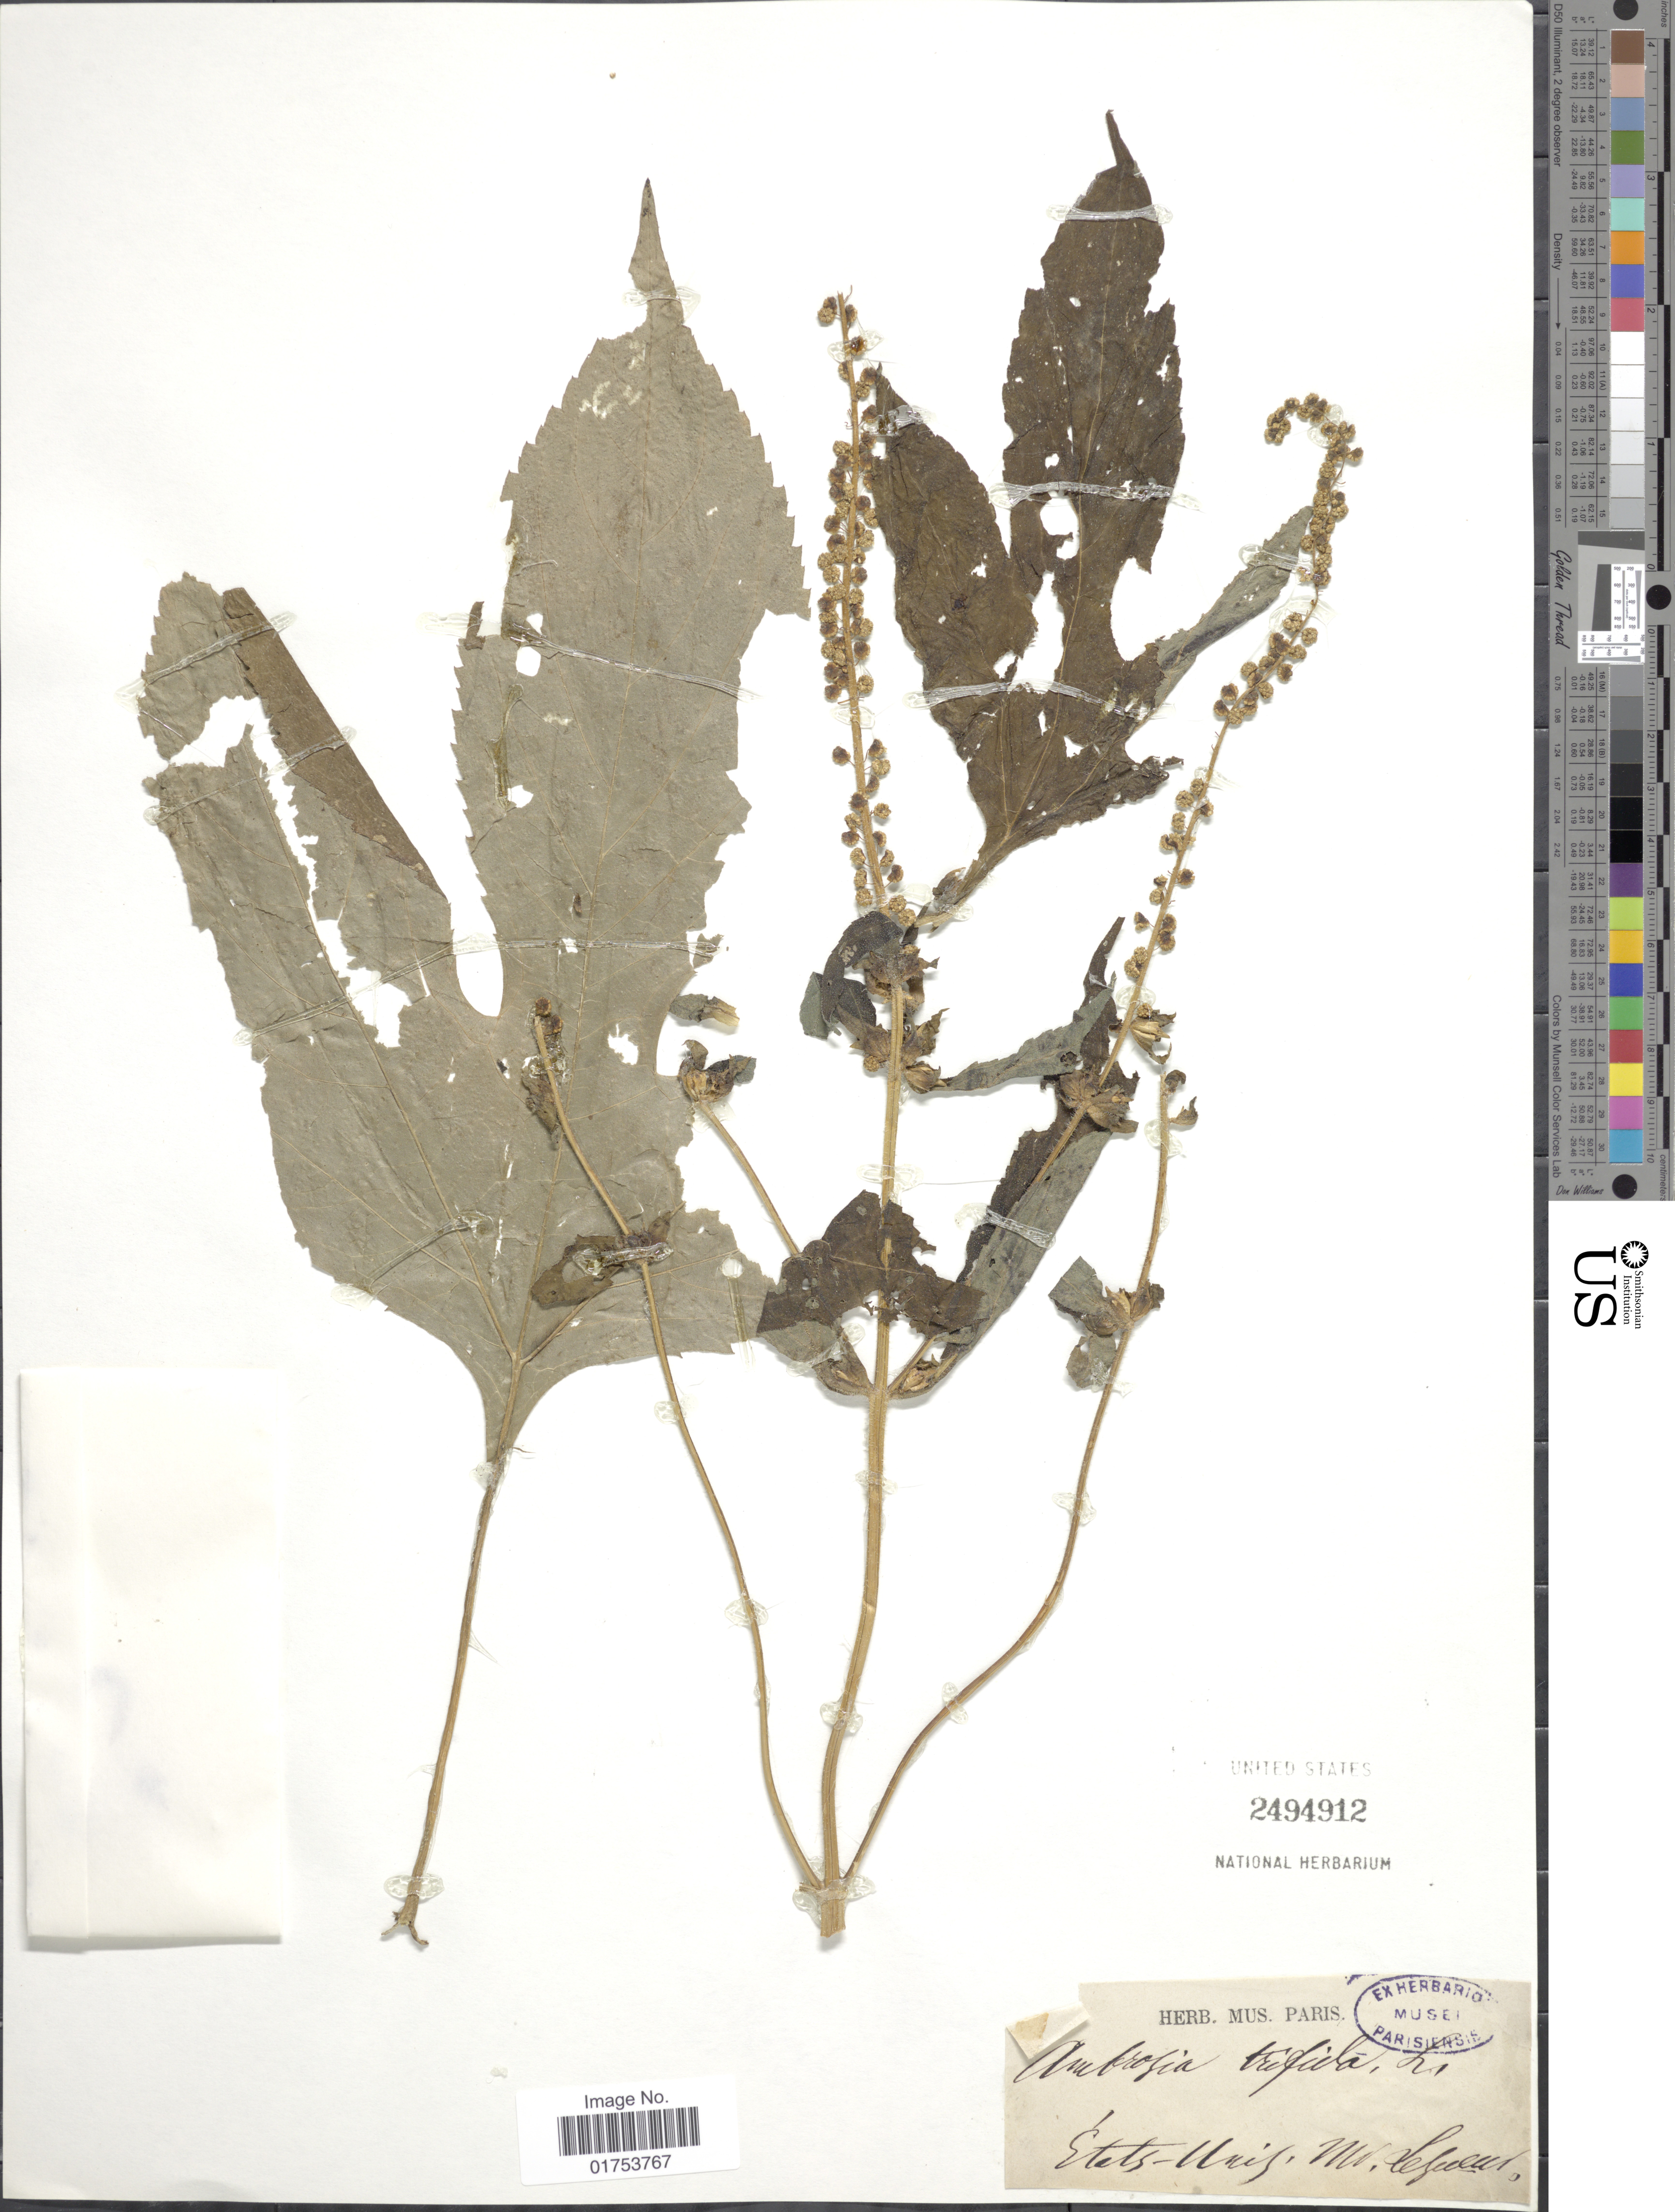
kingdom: Plantae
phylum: Tracheophyta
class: Magnoliopsida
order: Asterales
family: Asteraceae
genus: Ambrosia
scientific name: Ambrosia trifida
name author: L.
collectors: M. Lesueur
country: United States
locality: Etats-Unis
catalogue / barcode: US 2494912